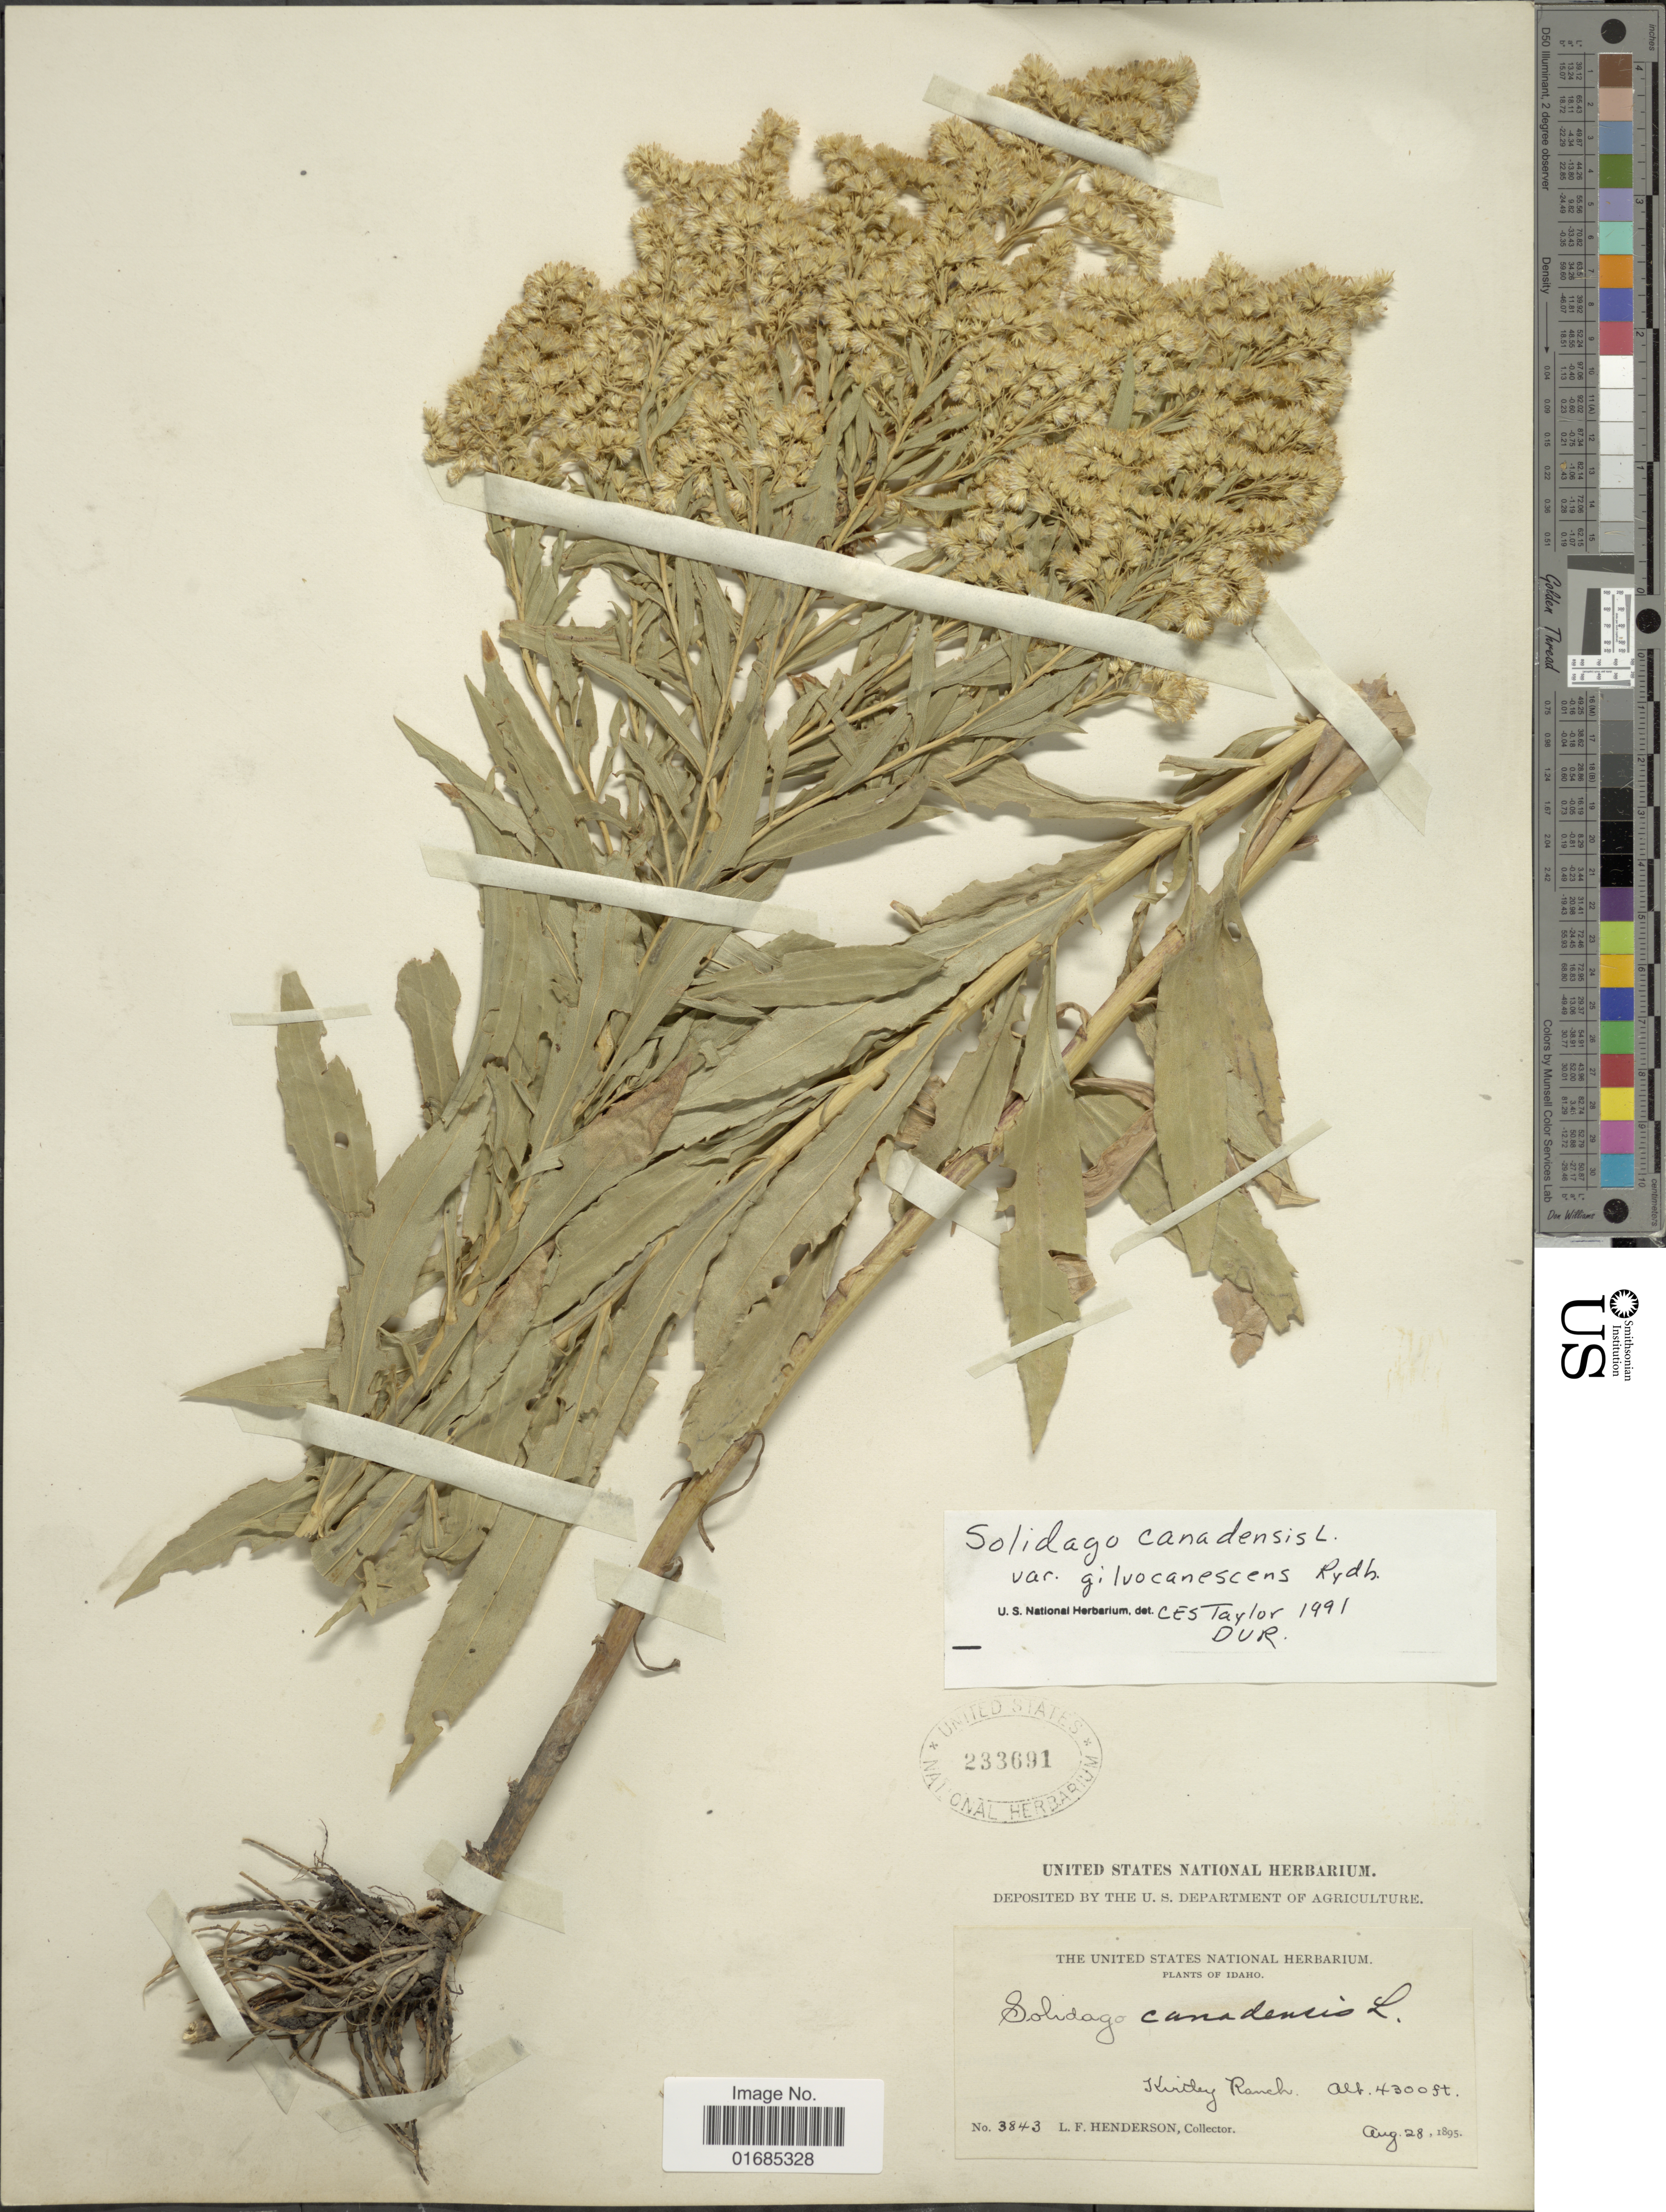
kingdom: Plantae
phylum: Tracheophyta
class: Magnoliopsida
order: Asterales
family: Asteraceae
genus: Solidago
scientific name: Solidago canadensis var. gilvocanescens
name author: Rydb.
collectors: L. Henderson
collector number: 3843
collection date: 1895-08-28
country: United States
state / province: Idaho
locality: Kirtley Ranch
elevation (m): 1311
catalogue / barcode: US 233691